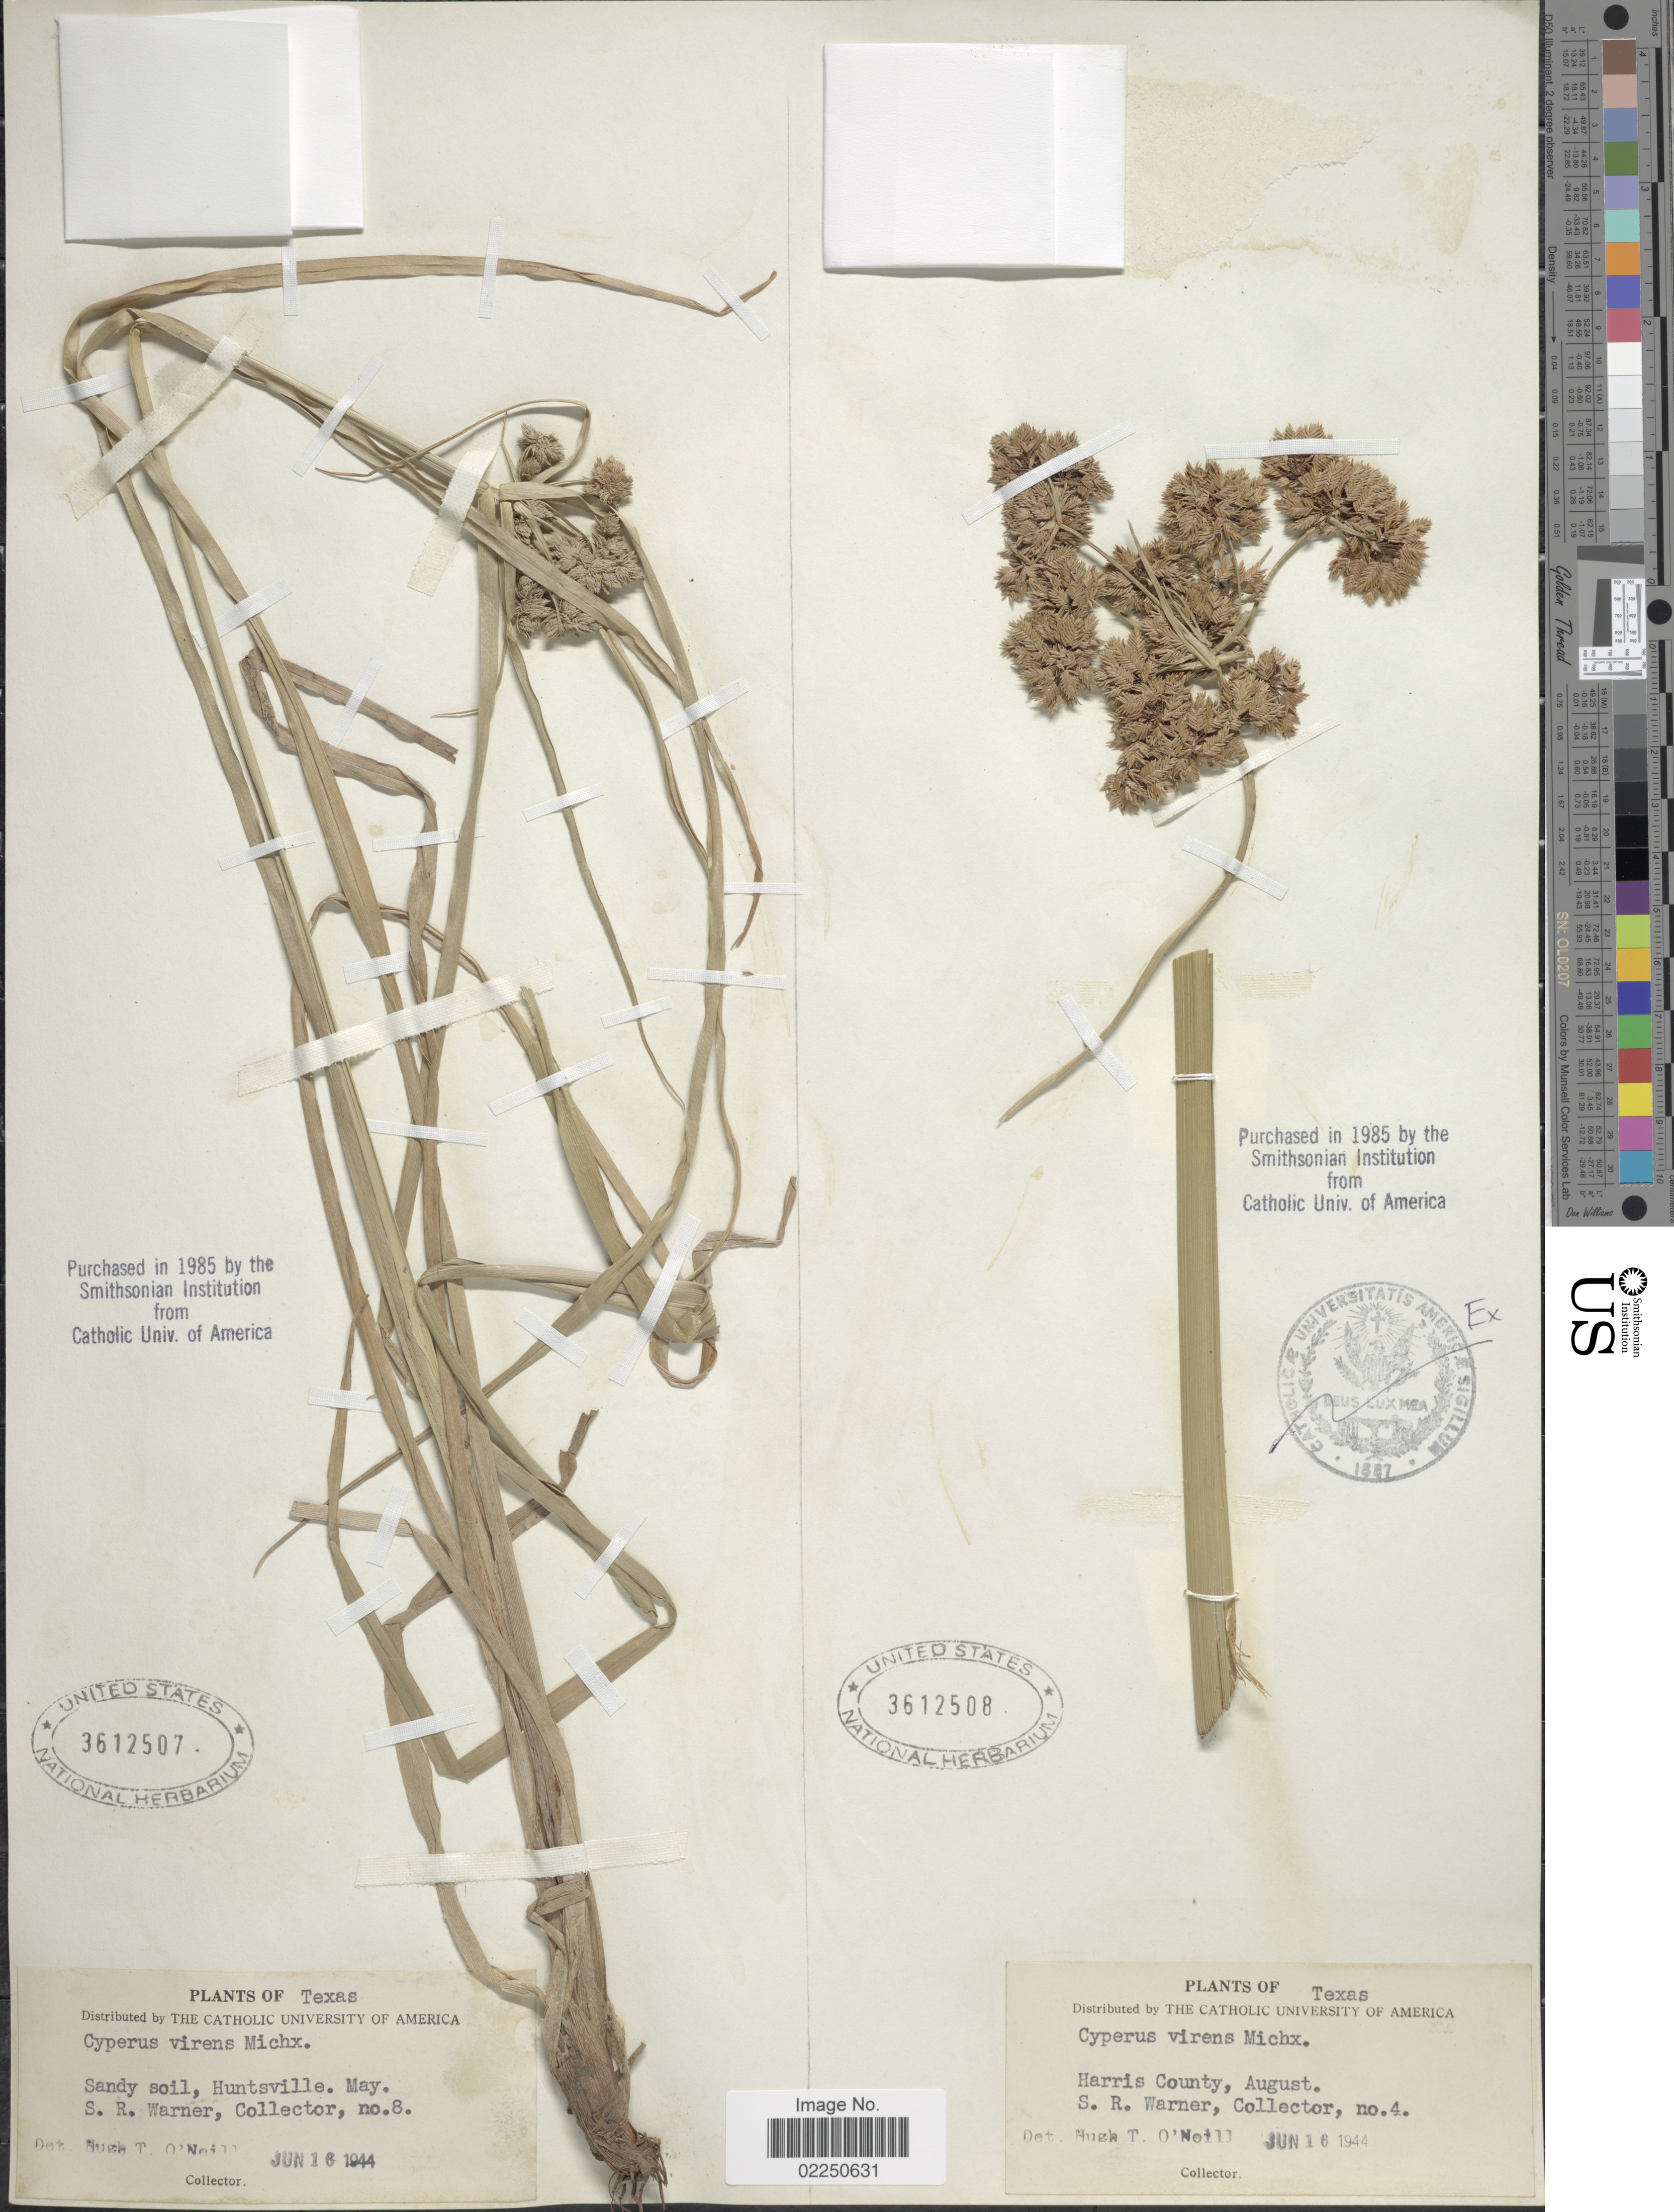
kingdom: Plantae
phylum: Tracheophyta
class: Liliopsida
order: Poales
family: Cyperaceae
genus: Cyperus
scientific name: Cyperus virens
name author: Michx.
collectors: S. Warner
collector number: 4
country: United States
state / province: Texas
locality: Harris County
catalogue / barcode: US 3612508-2